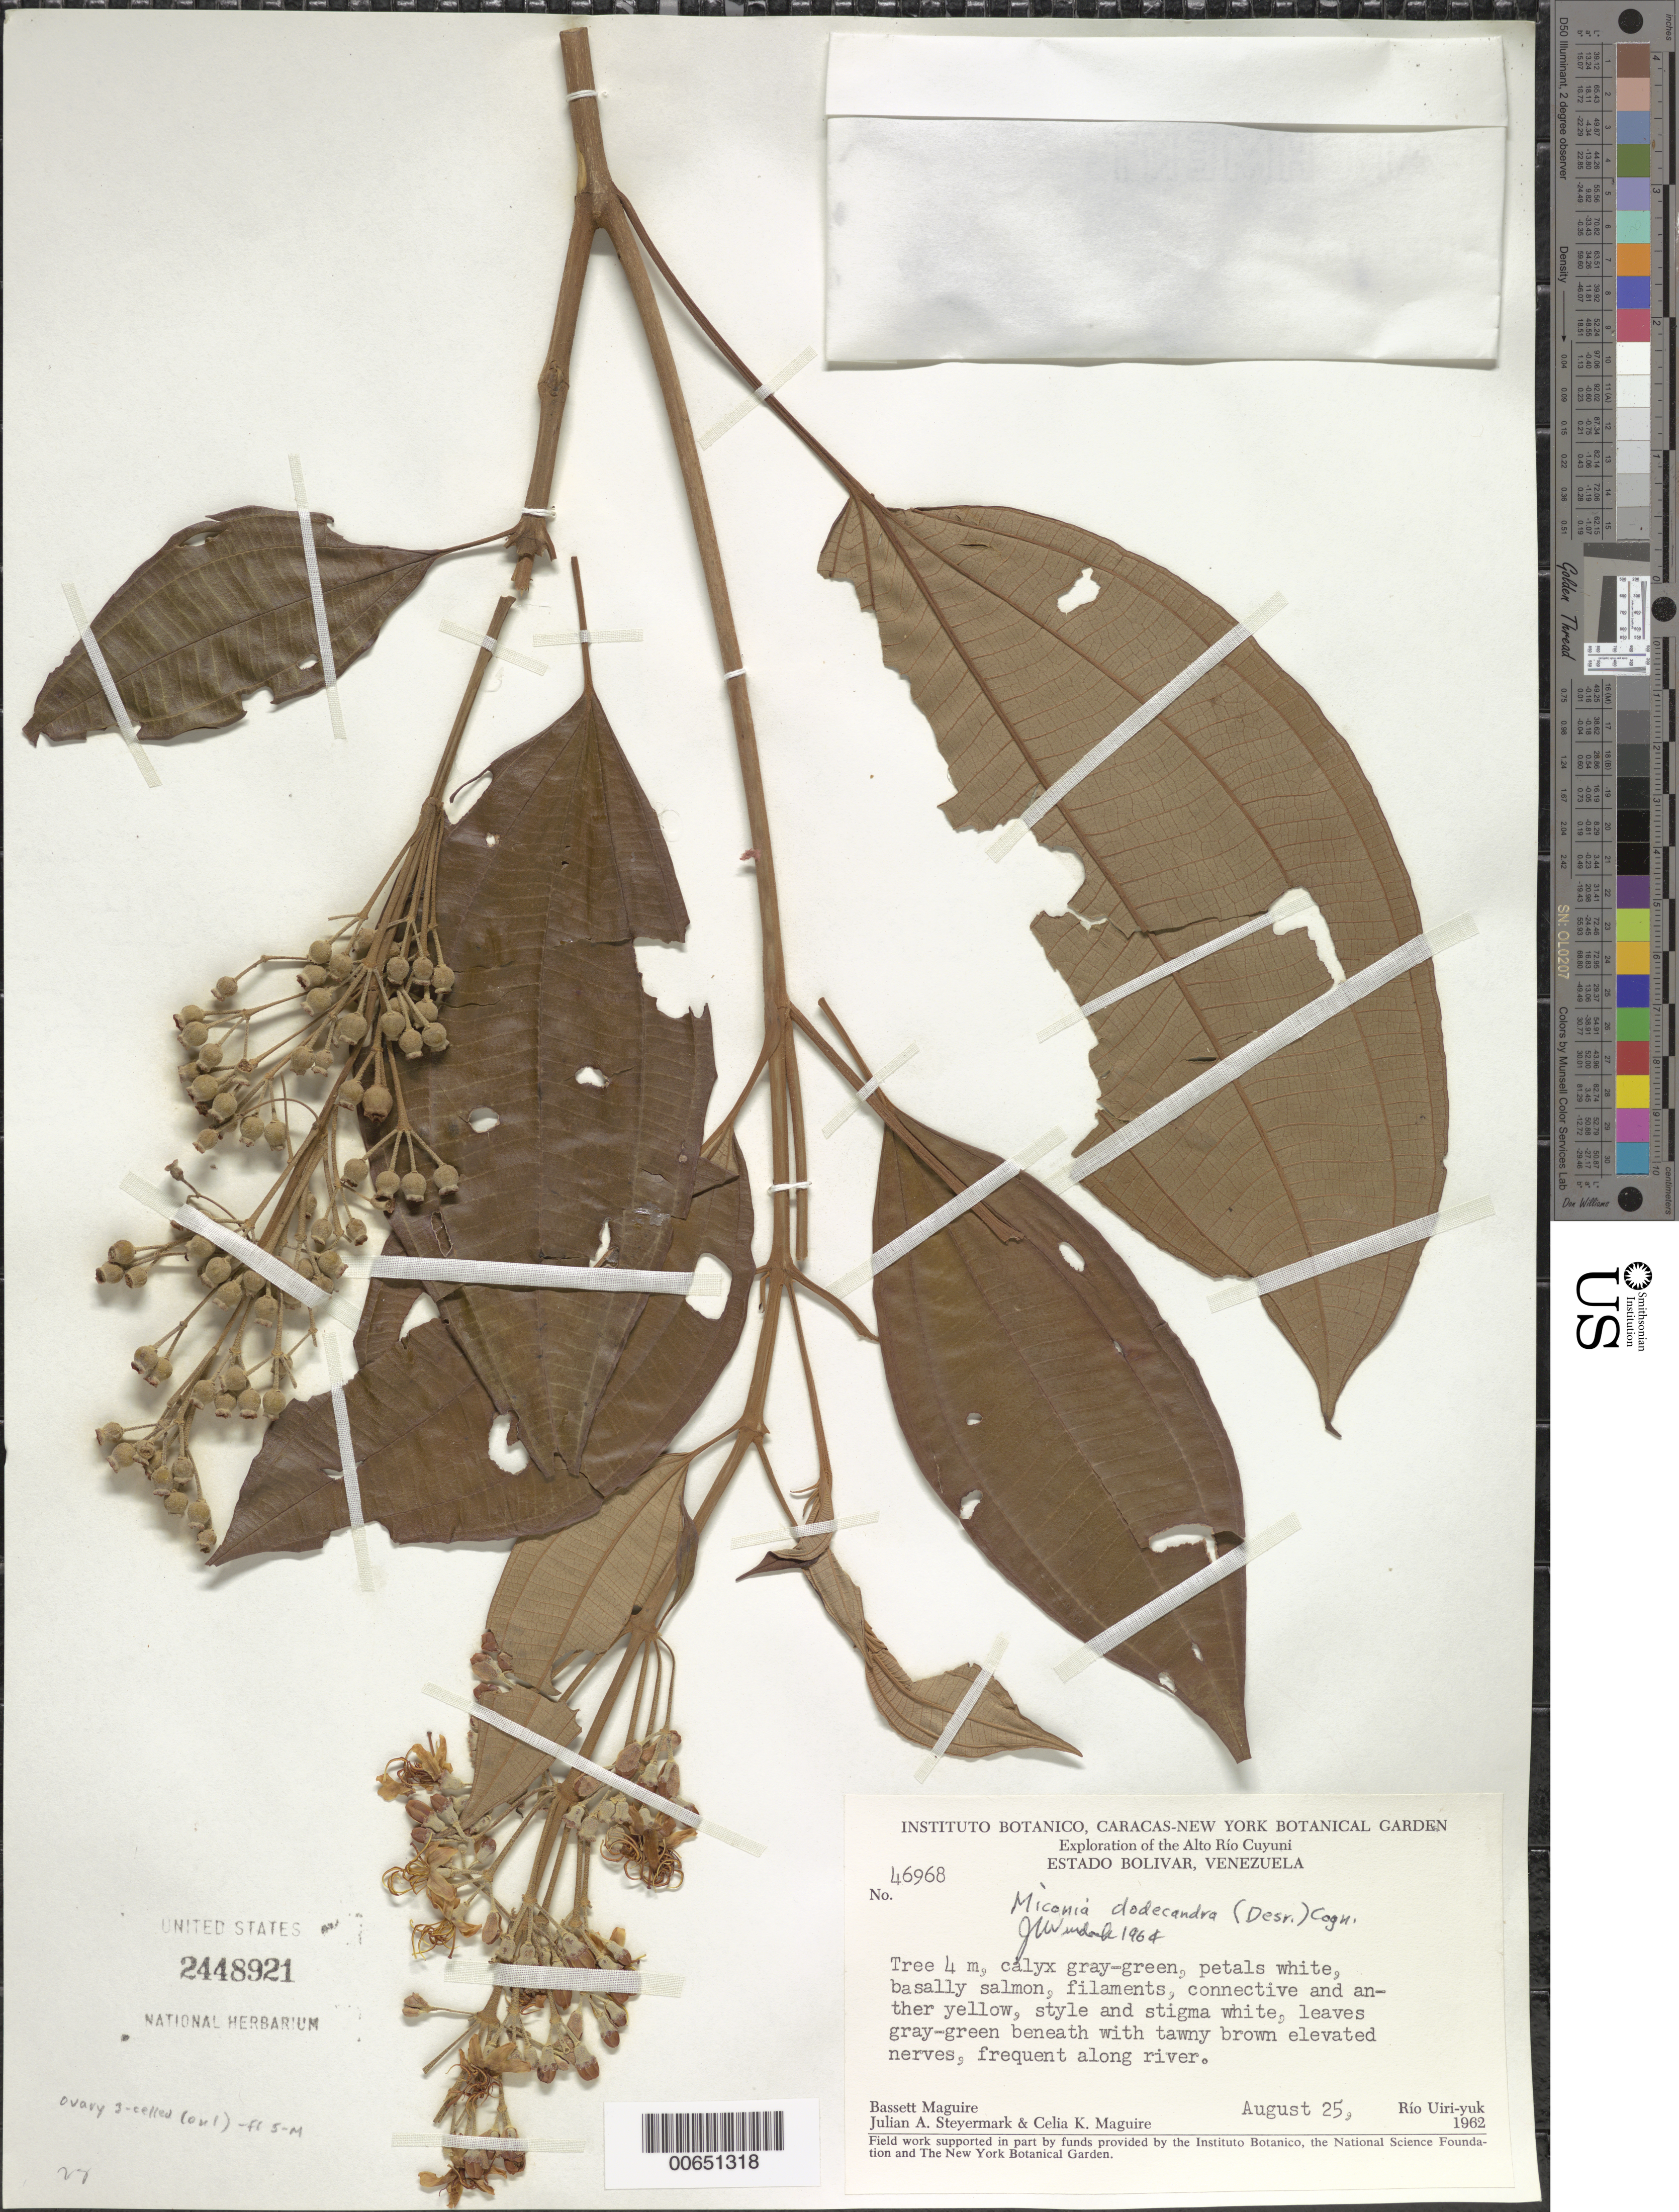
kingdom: Plantae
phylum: Tracheophyta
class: Magnoliopsida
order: Myrtales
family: Melastomataceae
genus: Miconia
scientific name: Miconia dodecandra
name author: Cogn.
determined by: Wurdack, John J., (US), US (UNITED STATES)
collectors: B. Maguire, J. Steyermark & C. K. Maguire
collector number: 46968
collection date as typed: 25-Aug-62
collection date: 1962-08-25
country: Venezuela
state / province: Bolívar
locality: Alto Río Cuyuni, Río Uiri-yuk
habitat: Along river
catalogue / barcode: US 2448921